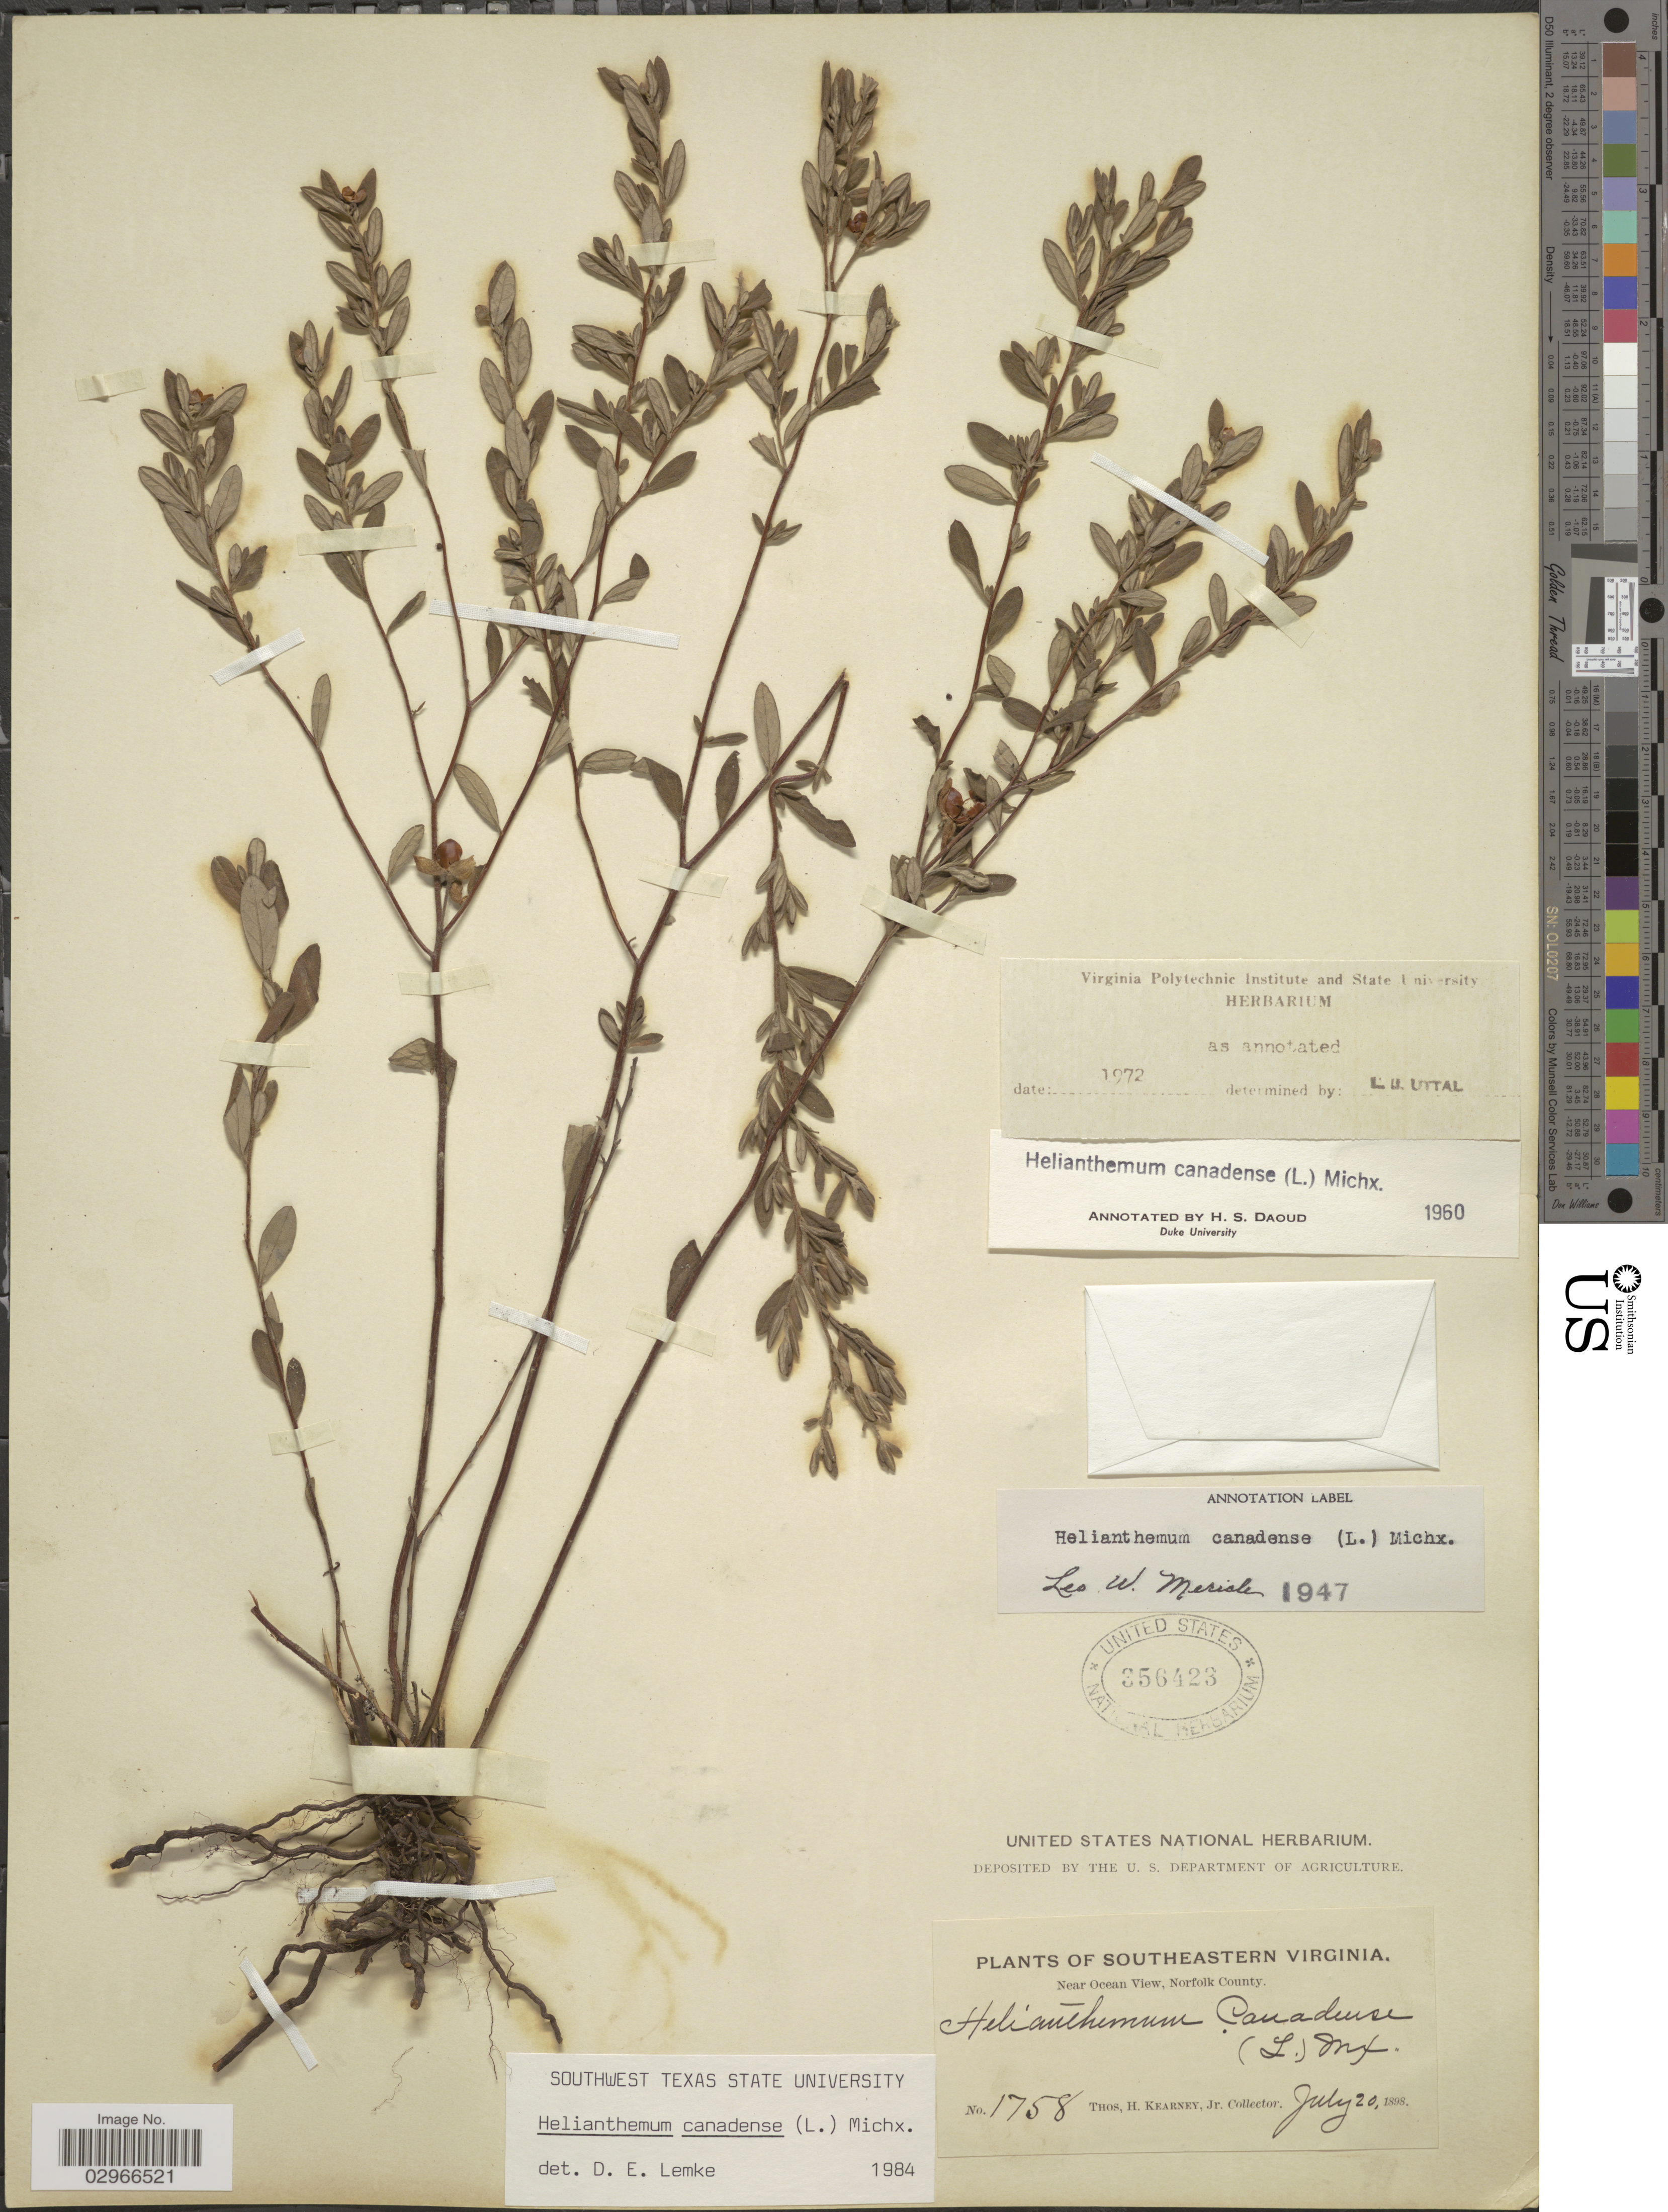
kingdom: Plantae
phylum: Tracheophyta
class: Magnoliopsida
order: Malvales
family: Cistaceae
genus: Helianthemum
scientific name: Helianthemum canadense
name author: (L.) Michx.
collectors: T. H. Kearney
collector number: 1758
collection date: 1898-07-20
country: United States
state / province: Virginia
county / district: City of Norfolk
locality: Southeastern Virginia. Near Ocean View, Norfolk County.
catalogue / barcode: US 356423